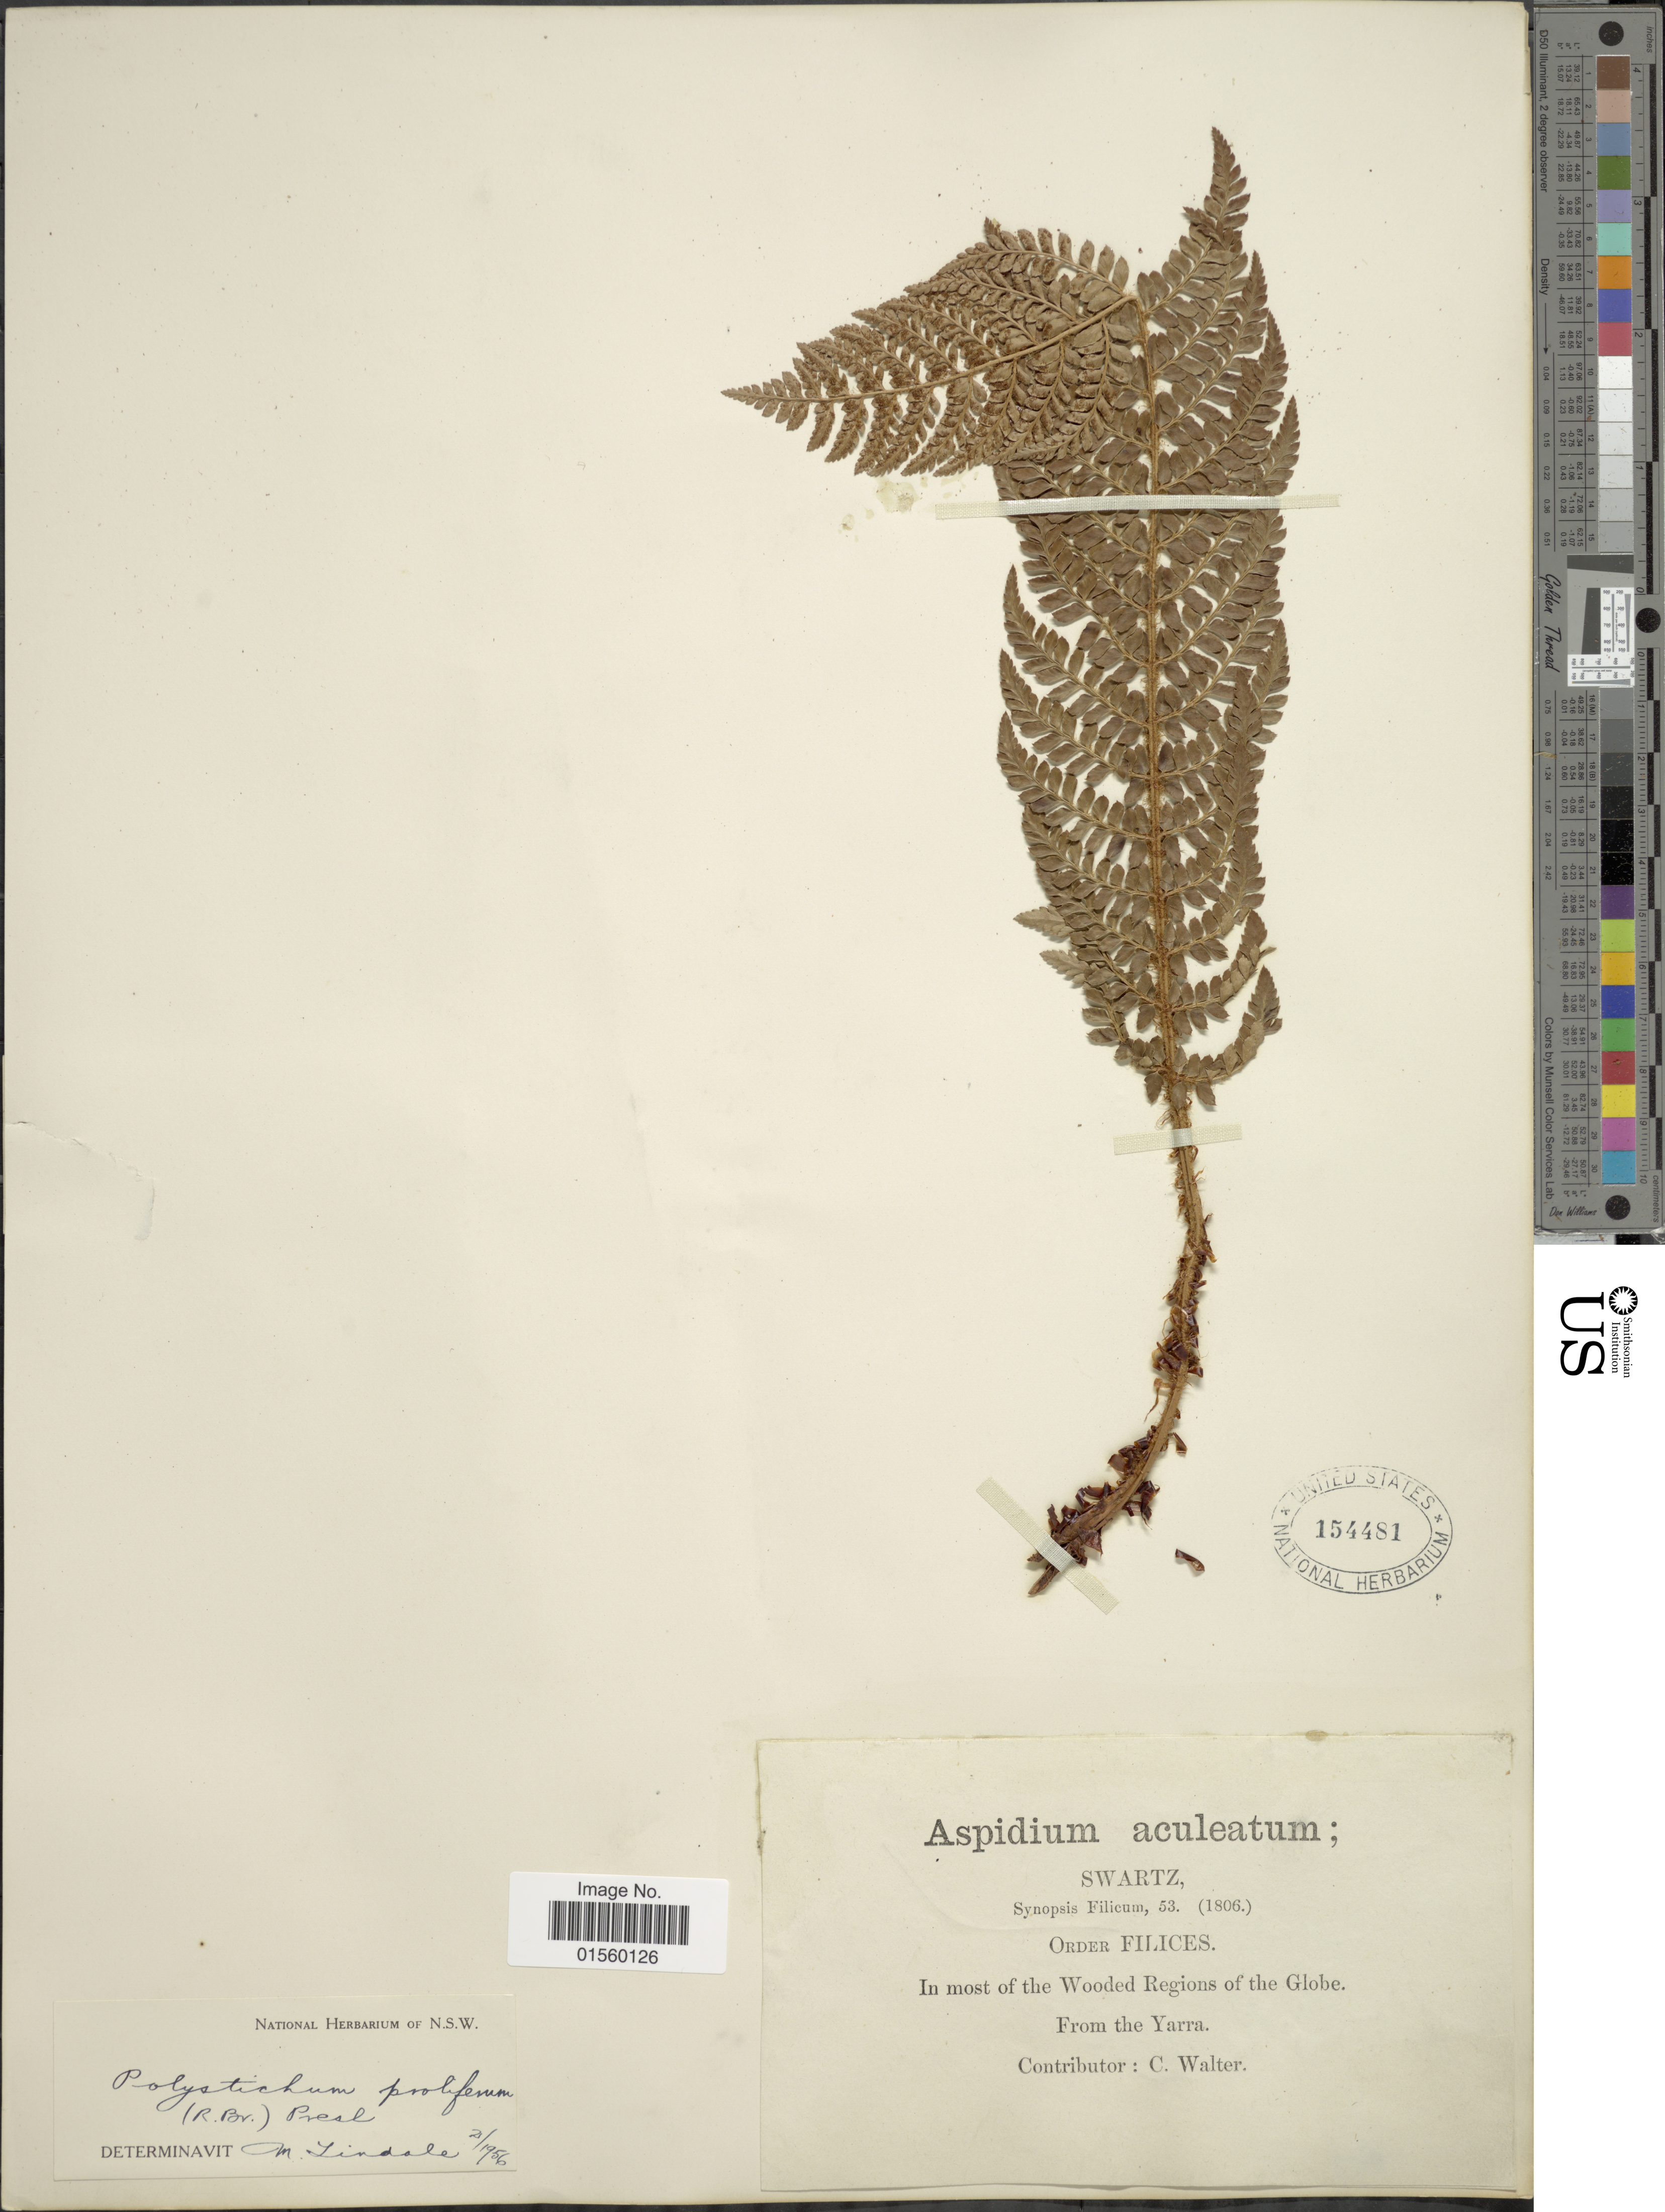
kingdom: Plantae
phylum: Tracheophyta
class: Polypodiopsida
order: Polypodiales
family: Dryopteridaceae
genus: Polystichum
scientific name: Polystichum proliferum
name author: (R. Br.) C. Presl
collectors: C. Walter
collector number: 53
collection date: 1806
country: Australia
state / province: Victoria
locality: In most of the Wooded Regions of the Globe, From the Yarra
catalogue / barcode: US 154481